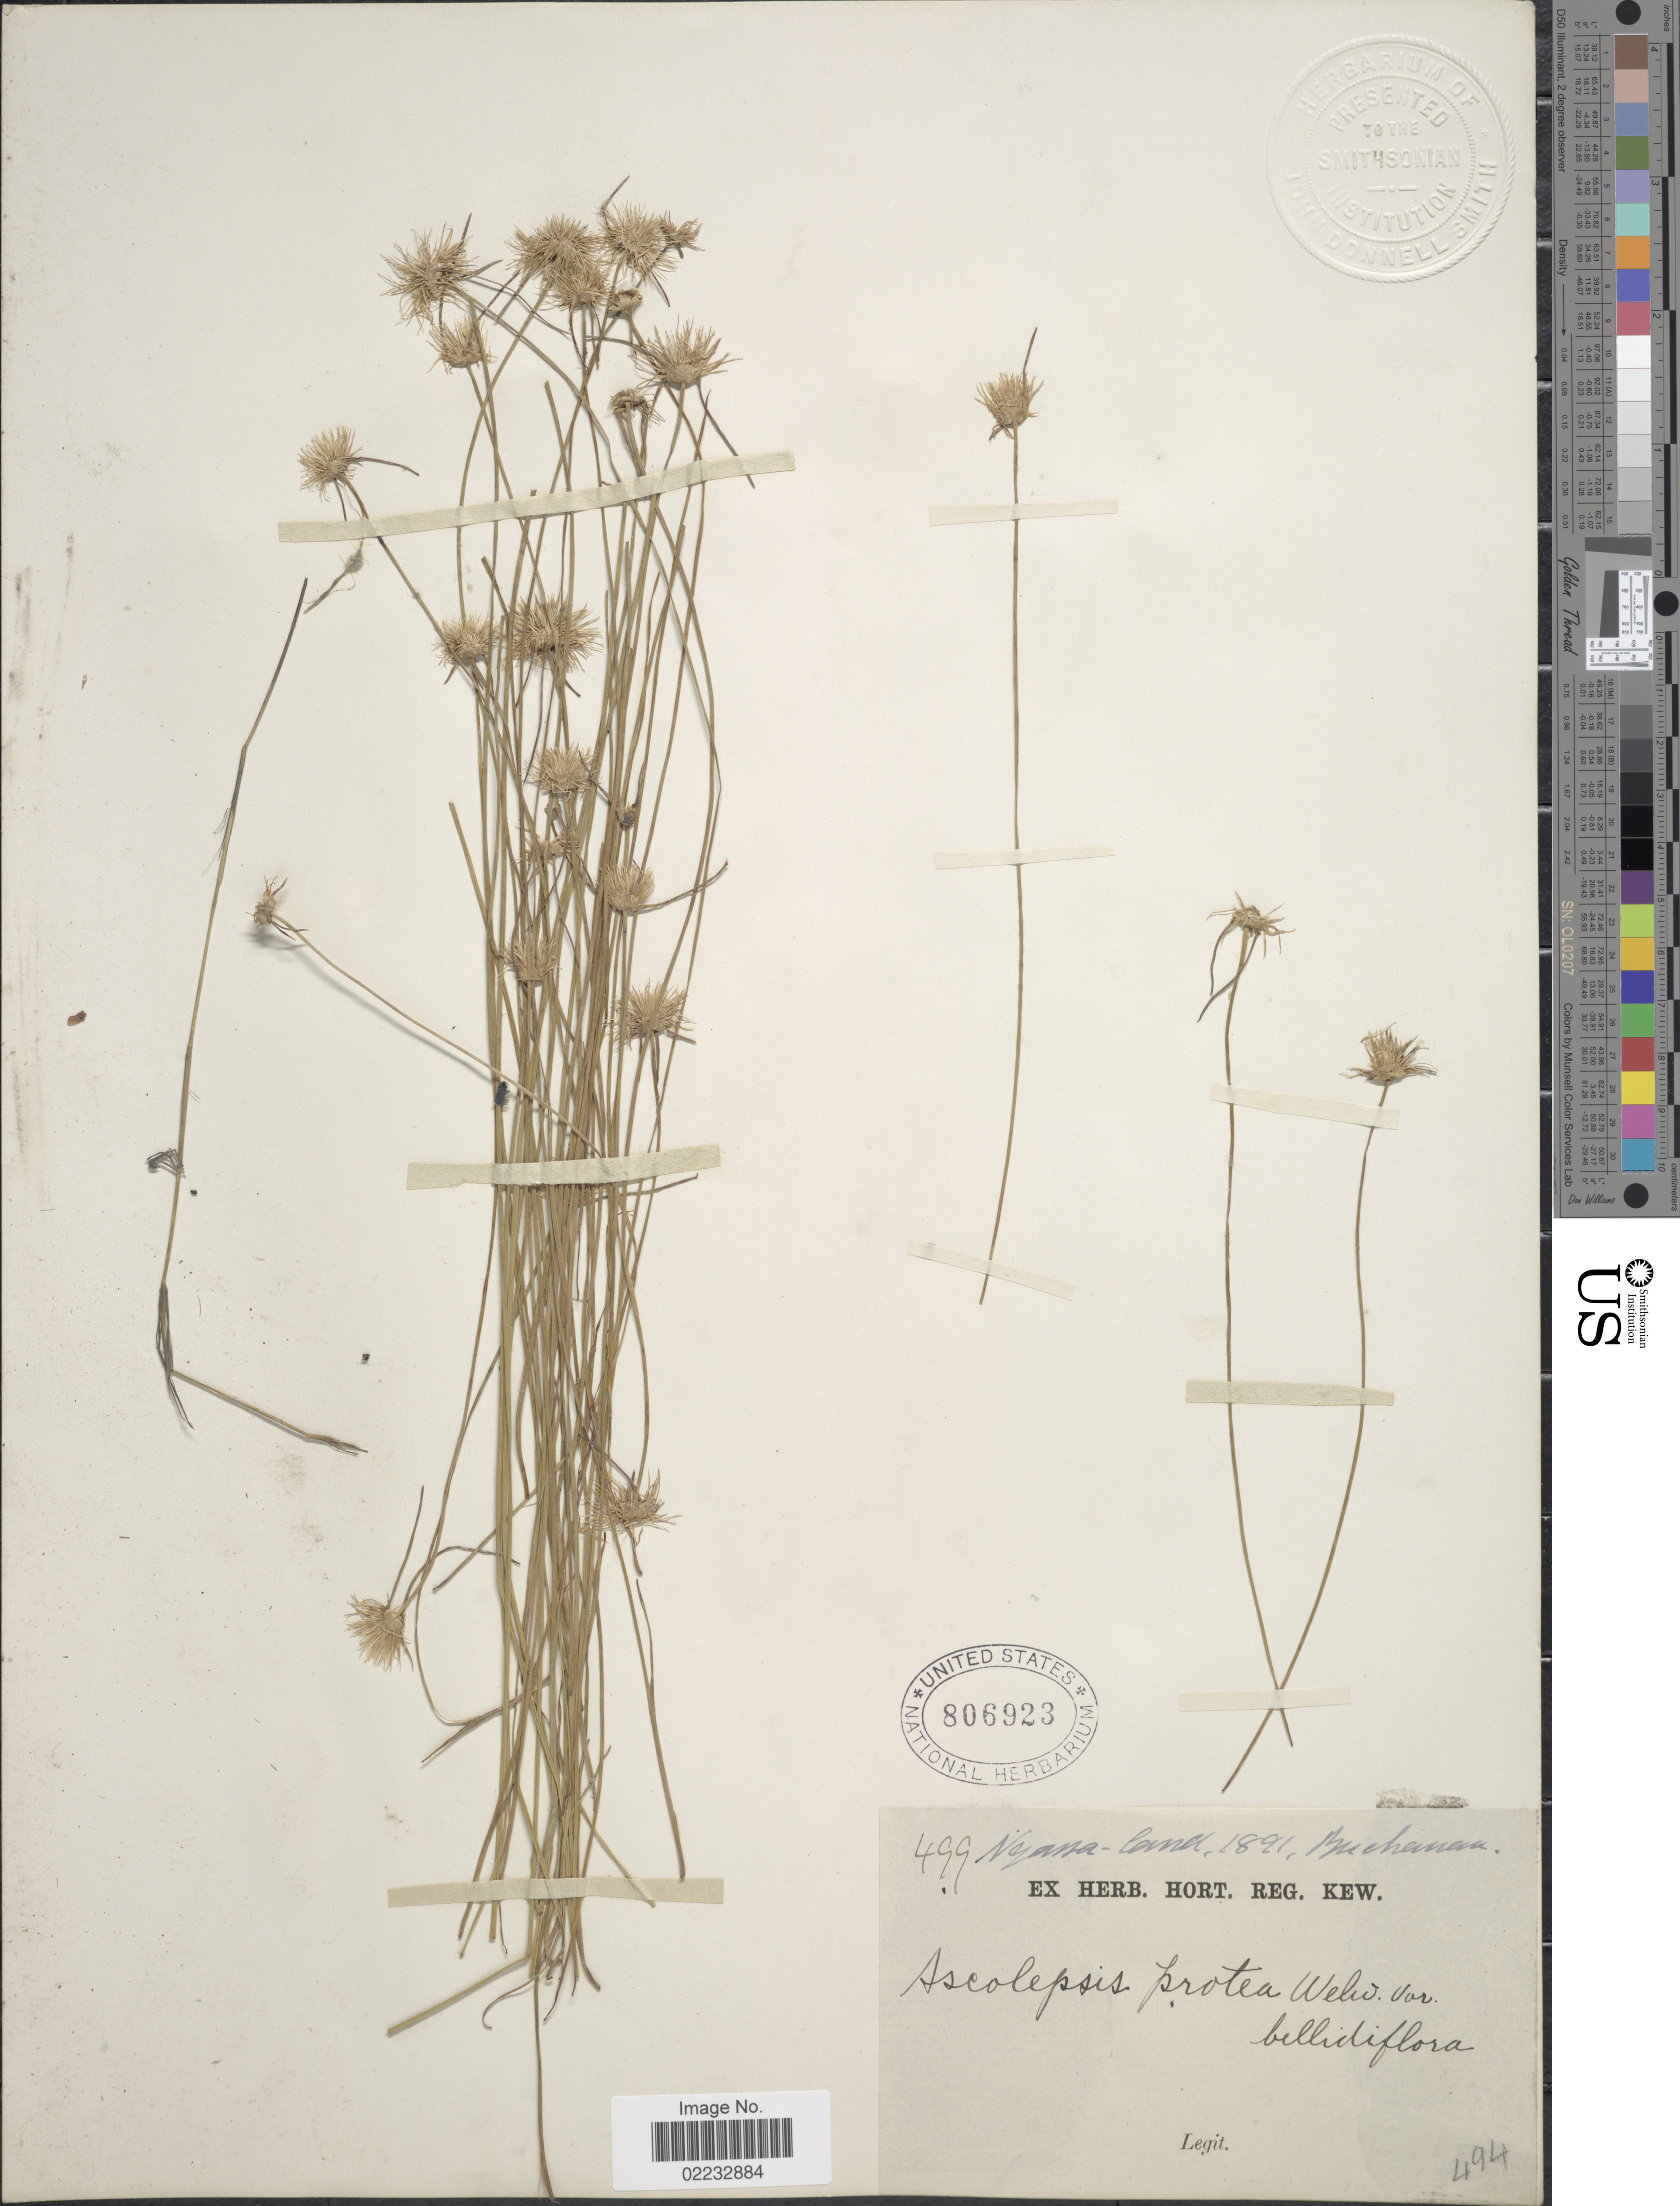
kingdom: Plantae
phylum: Tracheophyta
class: Liliopsida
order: Poales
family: Cyperaceae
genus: Cyperus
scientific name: Cyperus proteus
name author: (Welw.) Bauters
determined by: Strong, M. T., (US), Smithsonian Institution - National Museum of Natural History (UNITED STATES)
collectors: -. Buchanan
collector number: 499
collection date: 1891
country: Malawi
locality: Nyassa-land.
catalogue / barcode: US 806923